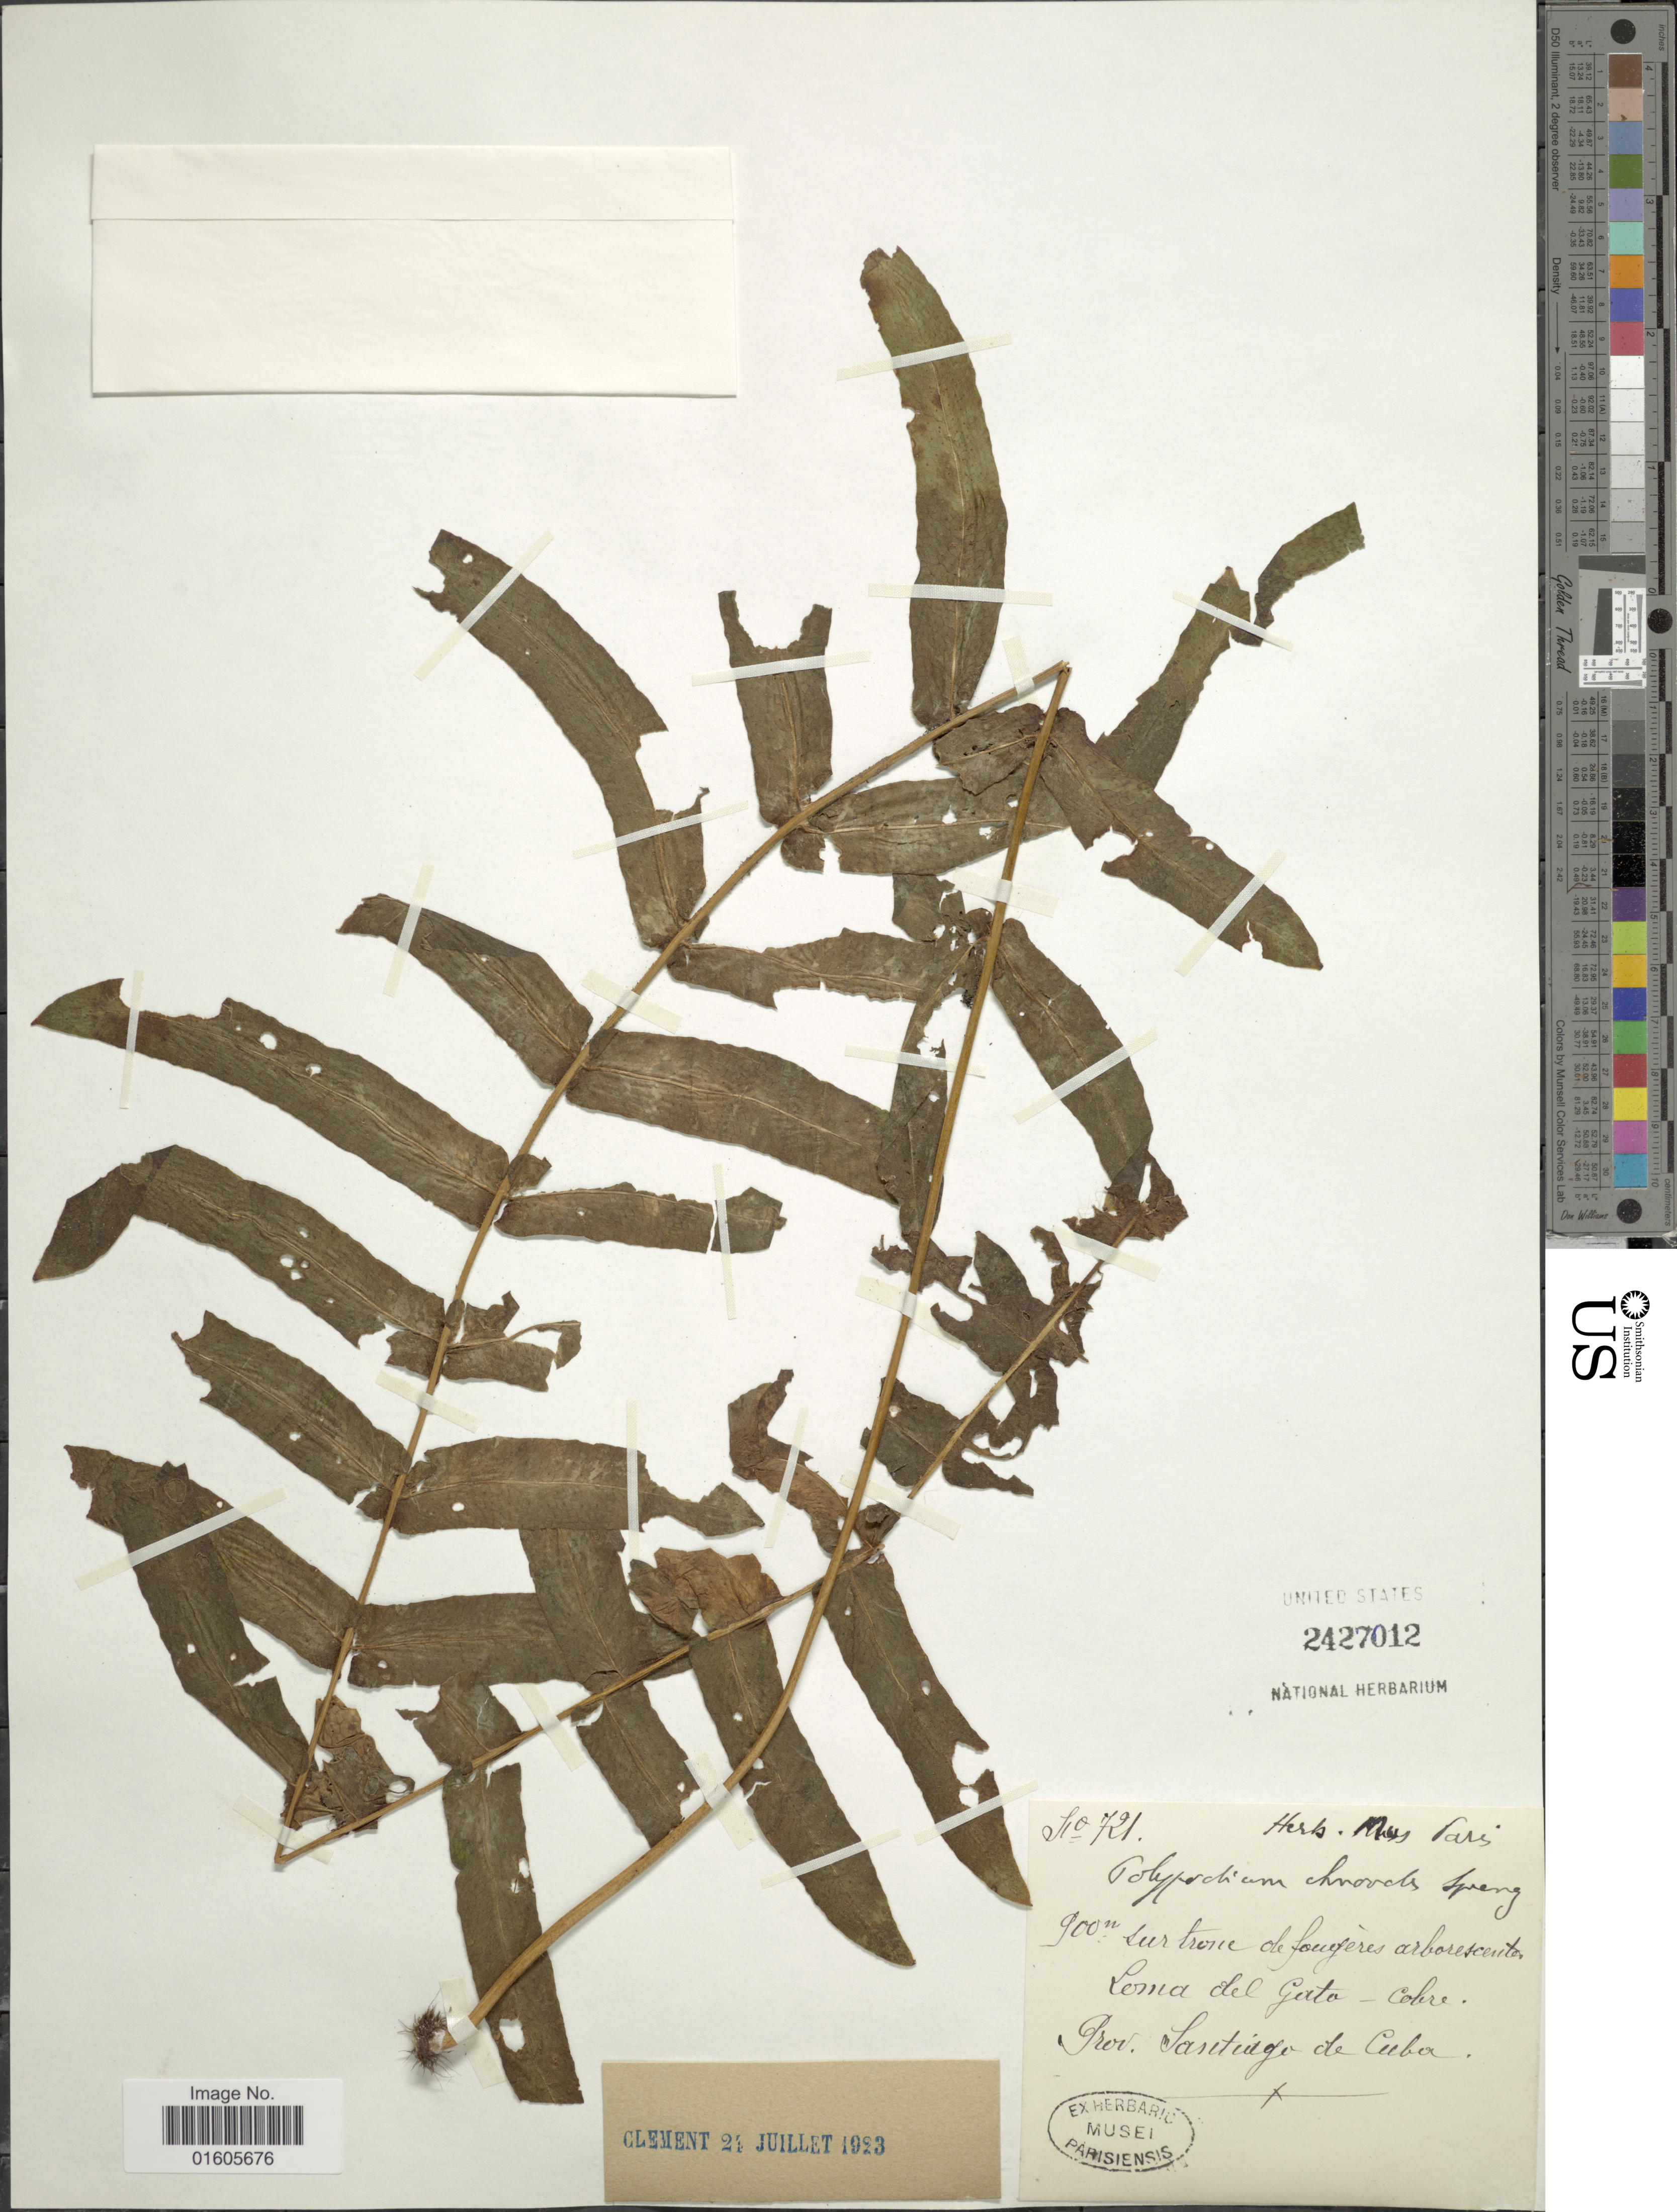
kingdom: Plantae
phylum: Tracheophyta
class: Polypodiopsida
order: Polypodiales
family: Polypodiaceae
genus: Serpocaulon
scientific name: Serpocaulon dissimile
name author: (L.) A.R. Sm.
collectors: ex herb. Mus. Paris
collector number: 721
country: Cuba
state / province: Santiago de Cuba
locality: Loma del gato - Cobre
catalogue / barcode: US 2427012